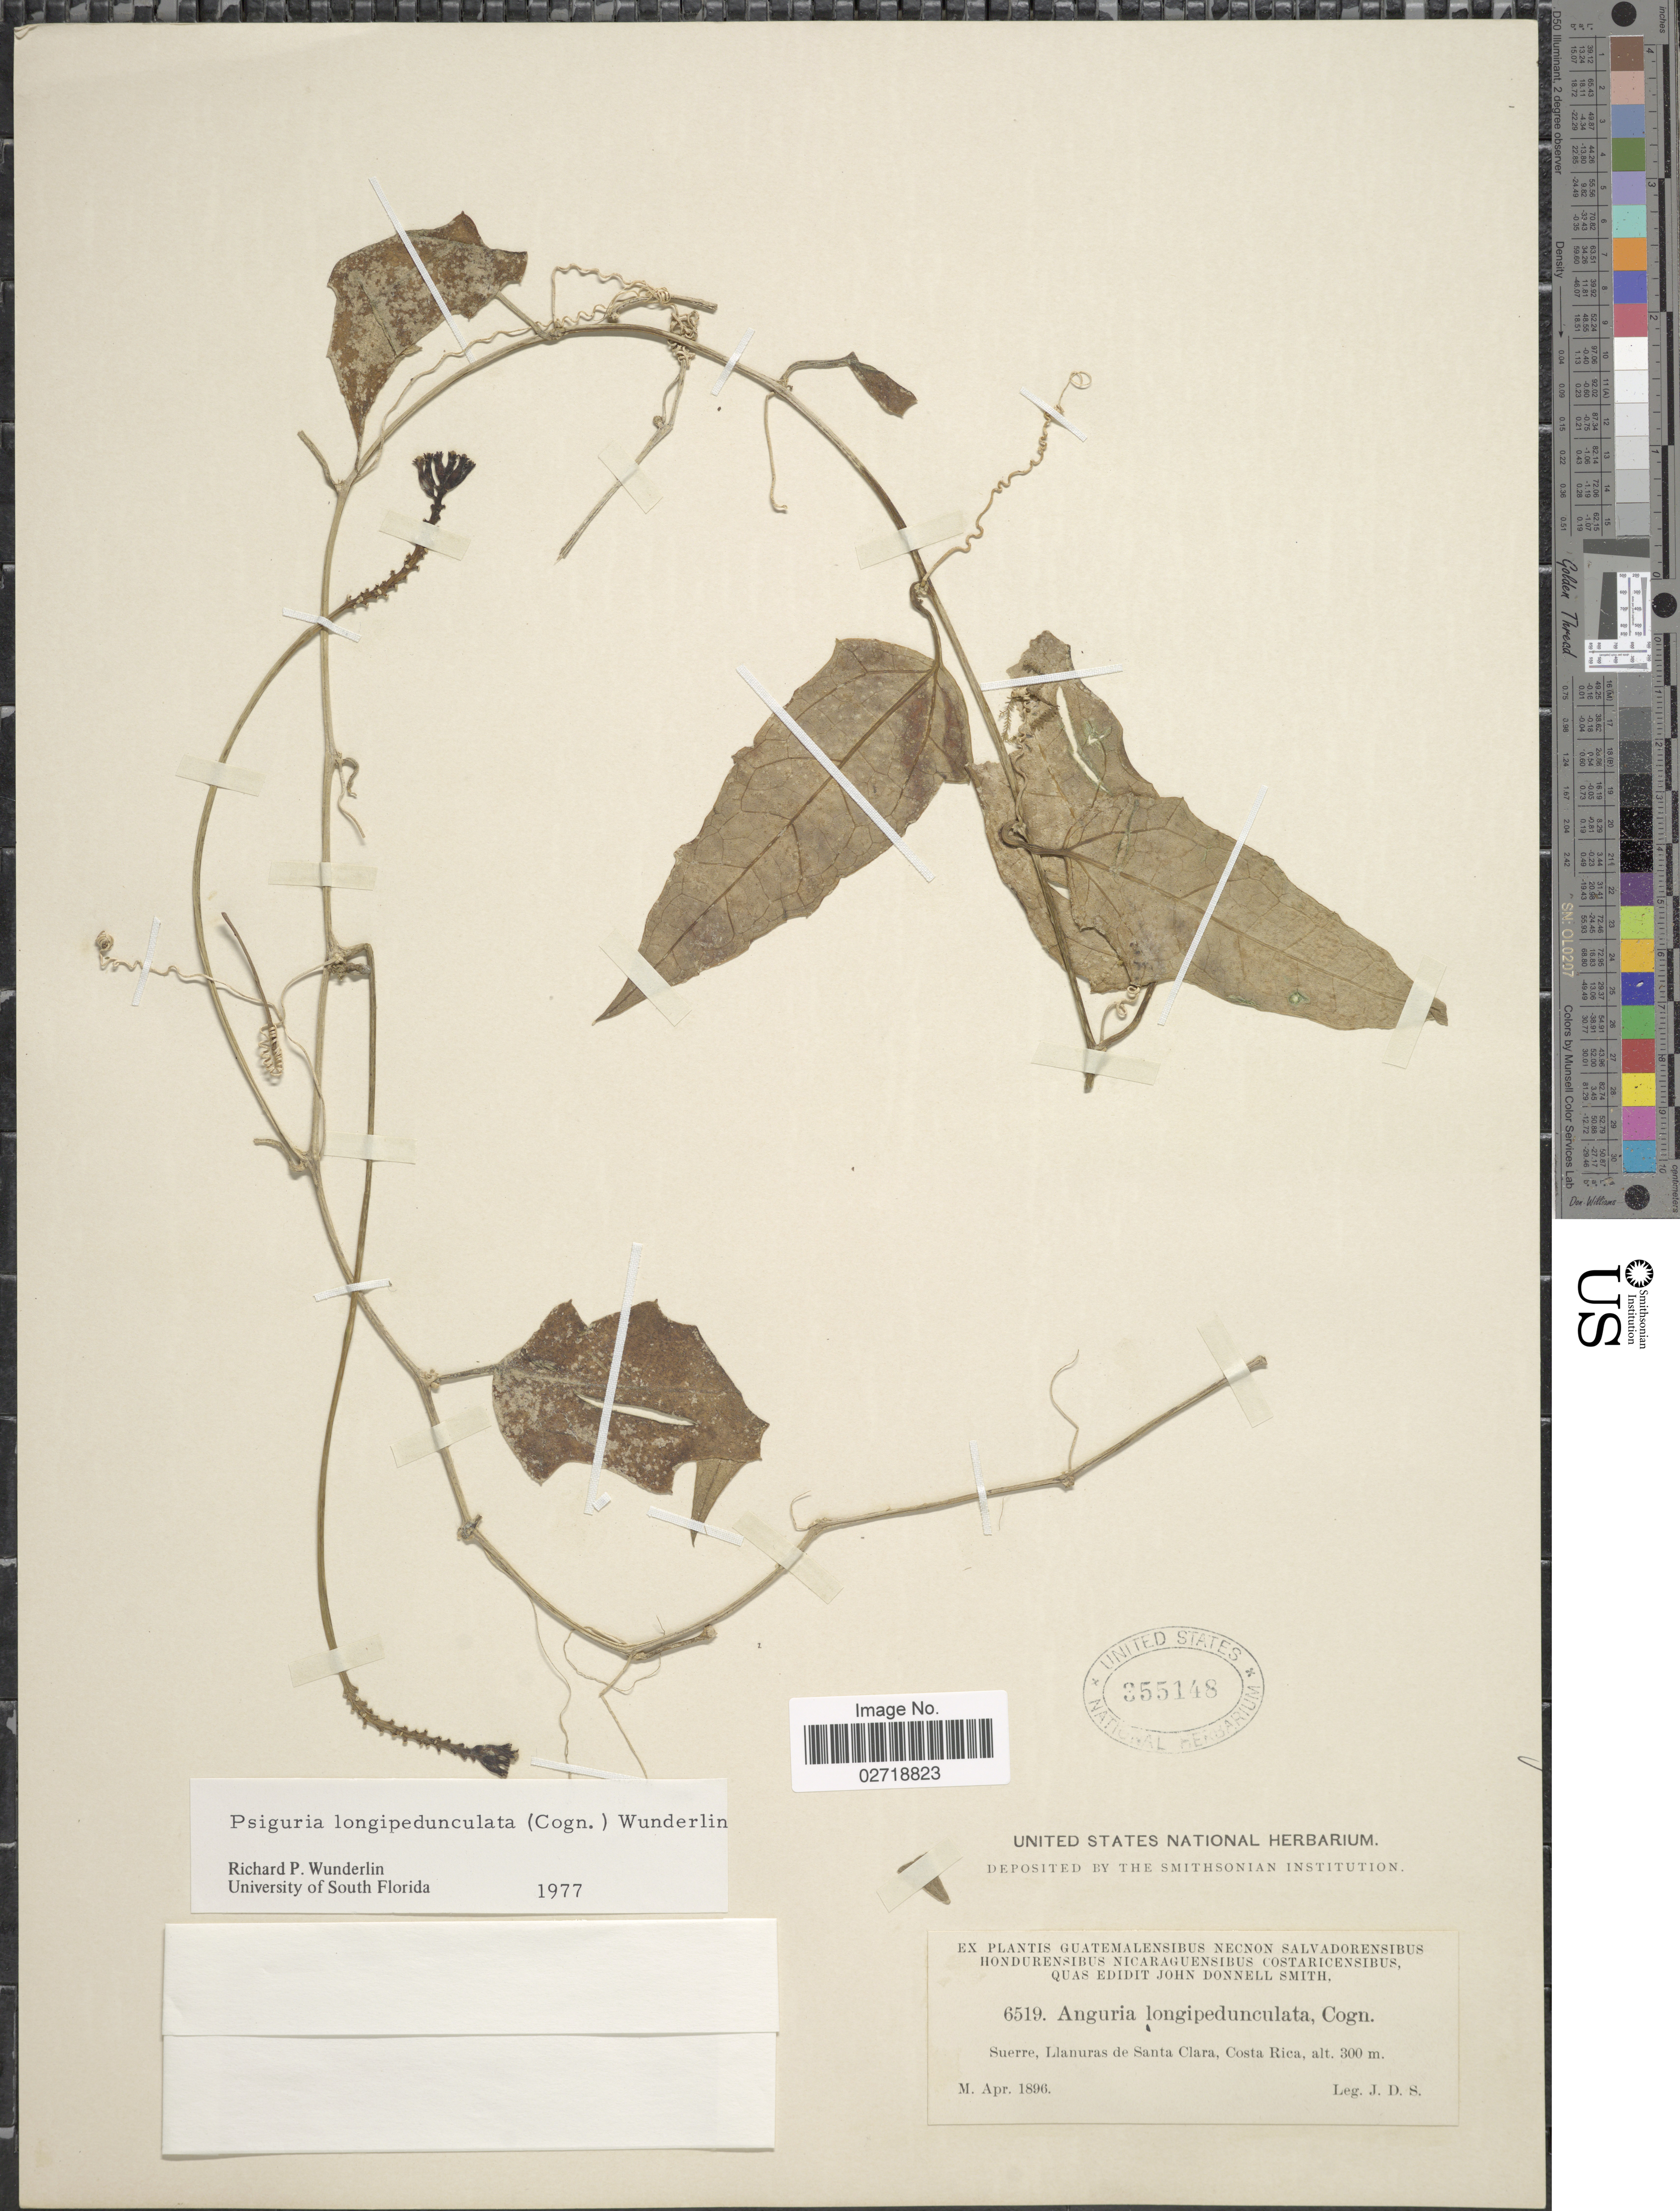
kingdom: Plantae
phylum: Tracheophyta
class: Magnoliopsida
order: Cucurbitales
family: Cucurbitaceae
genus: Psiguria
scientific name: Psiguria longipedunculata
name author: (Cogn.) Wunderlin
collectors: J. Donnell Smith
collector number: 6519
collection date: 1896-04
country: Costa Rica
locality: Suerre, Llanuras de Santa Clara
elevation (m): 300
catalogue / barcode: US 355148